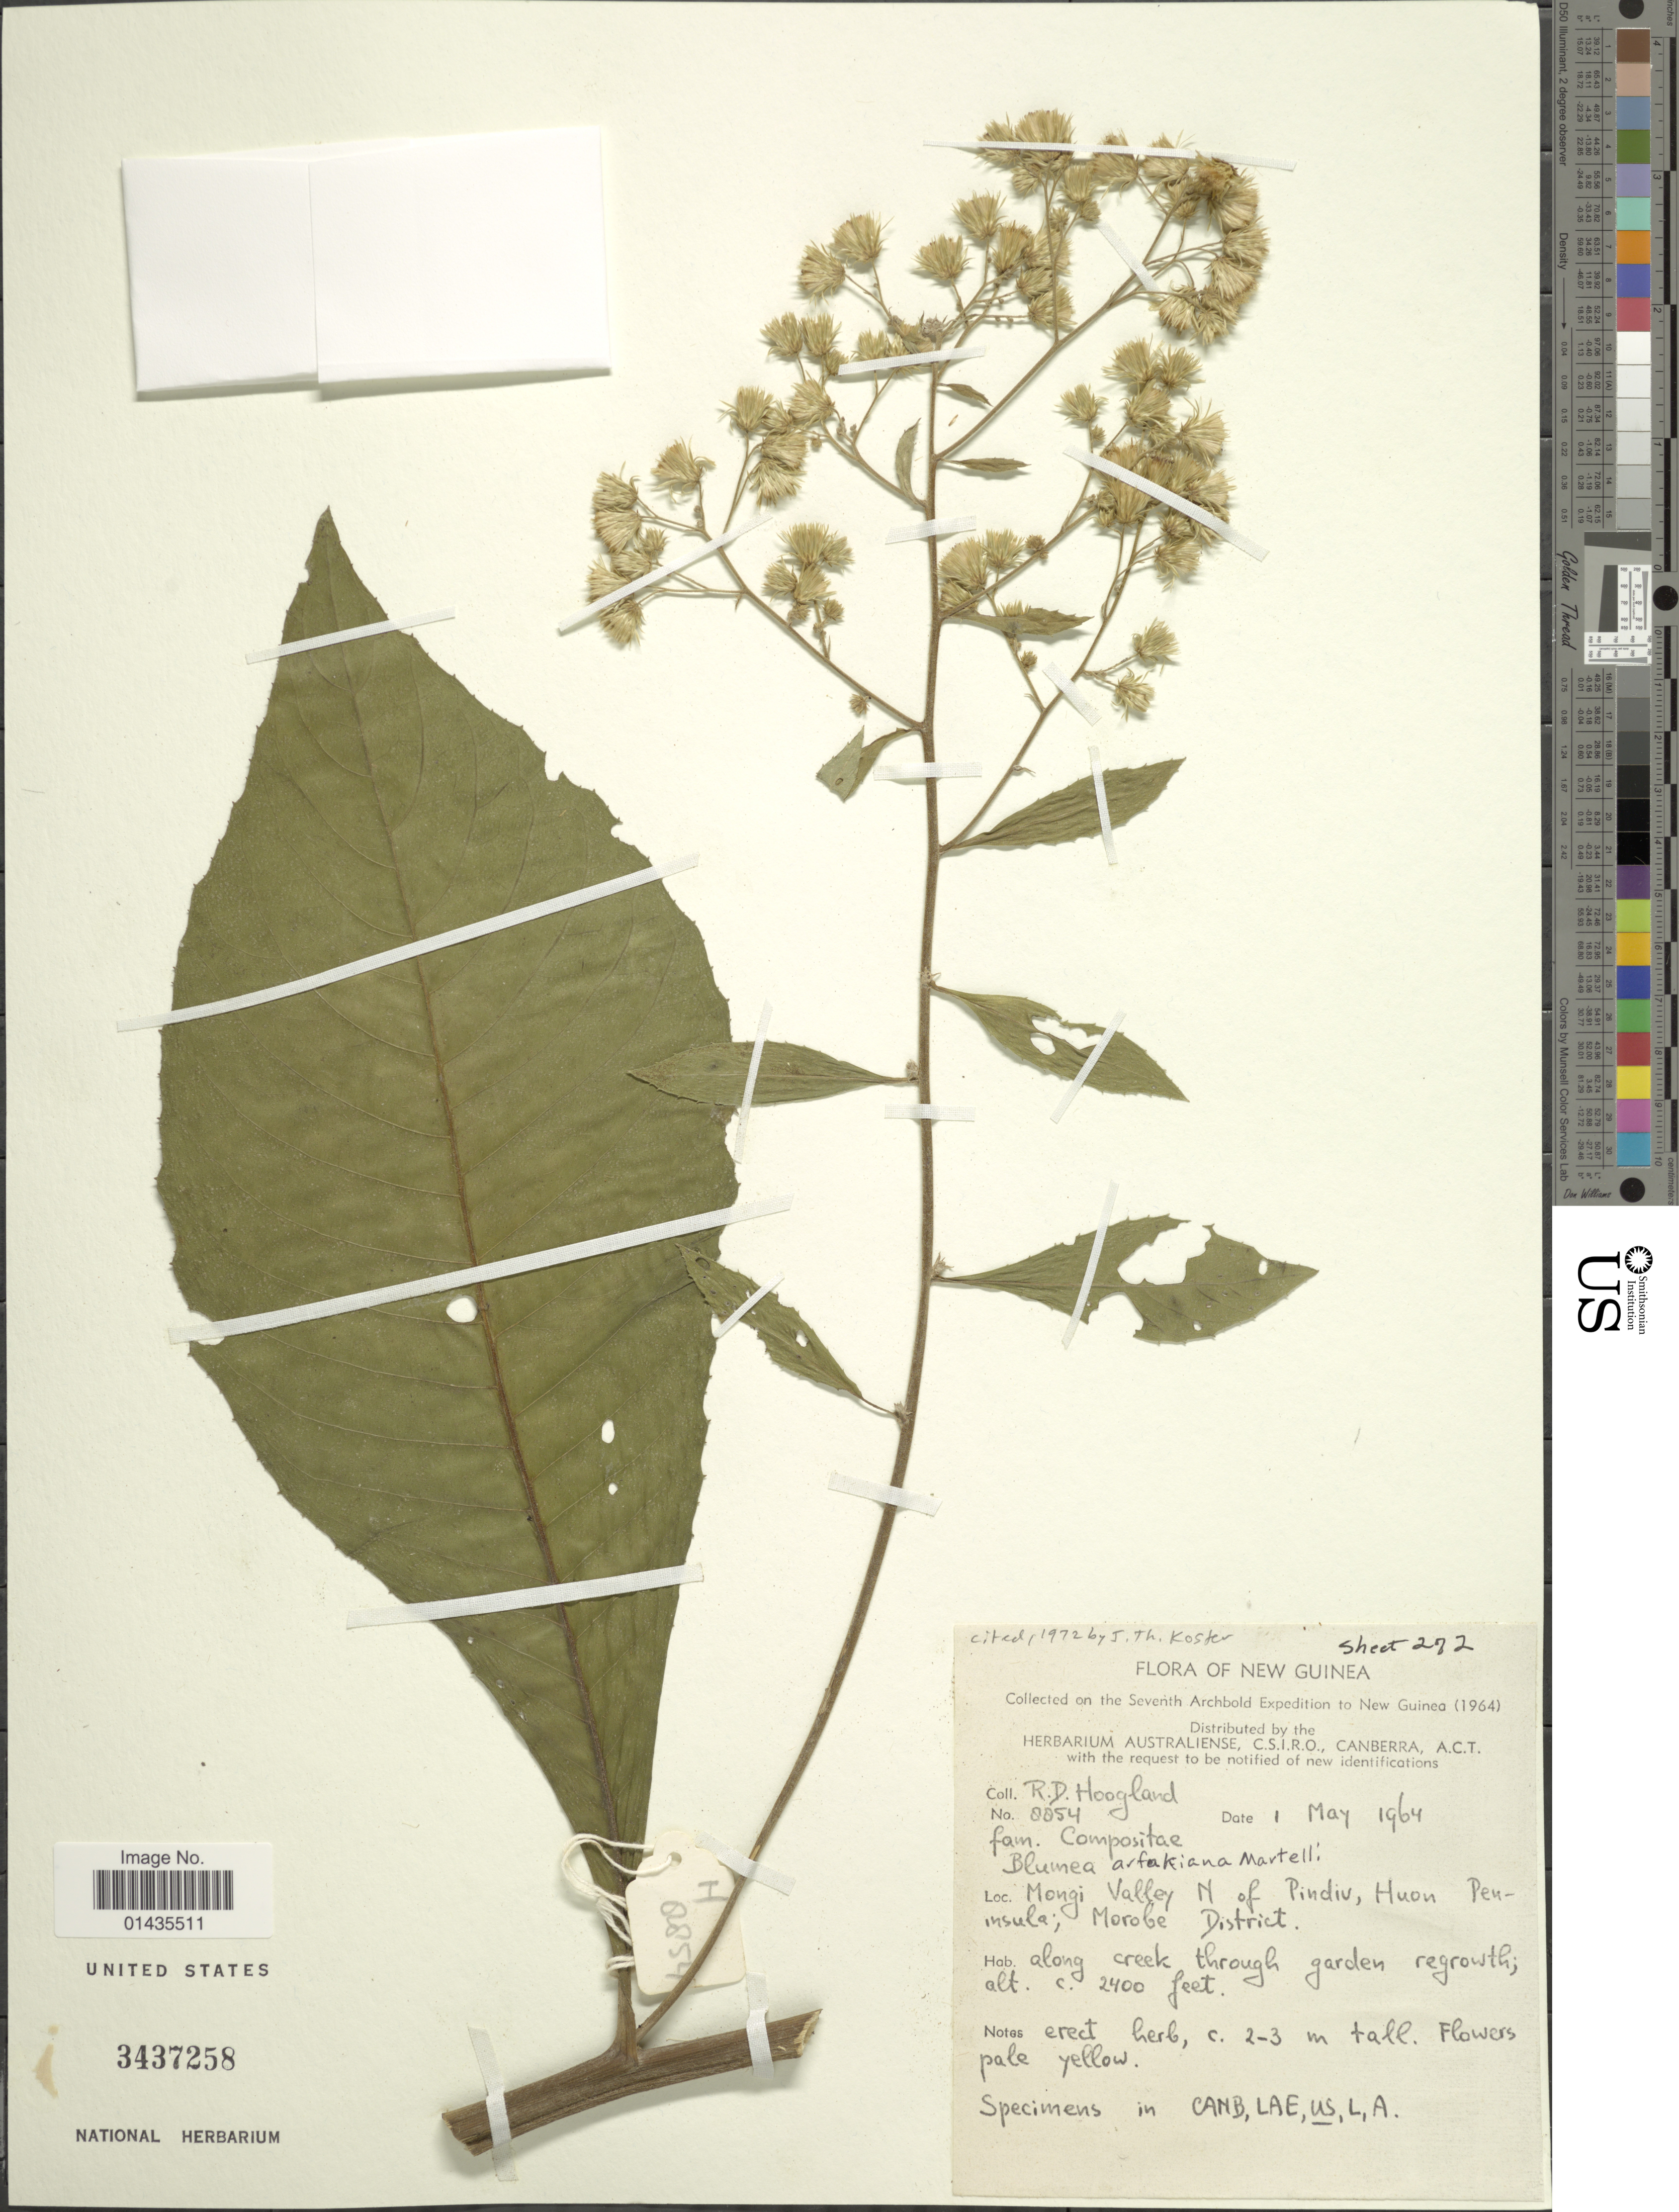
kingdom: Plantae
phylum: Tracheophyta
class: Magnoliopsida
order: Asterales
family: Asteraceae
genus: Blumea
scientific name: Blumea arfakiana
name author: Mart.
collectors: R. D. Hoogland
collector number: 8854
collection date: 1964-05-01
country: Papua New Guinea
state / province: Morobe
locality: New Guinea, Mongi Valley N of Pindiv, Huon Peninsula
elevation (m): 732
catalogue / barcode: US 3437258